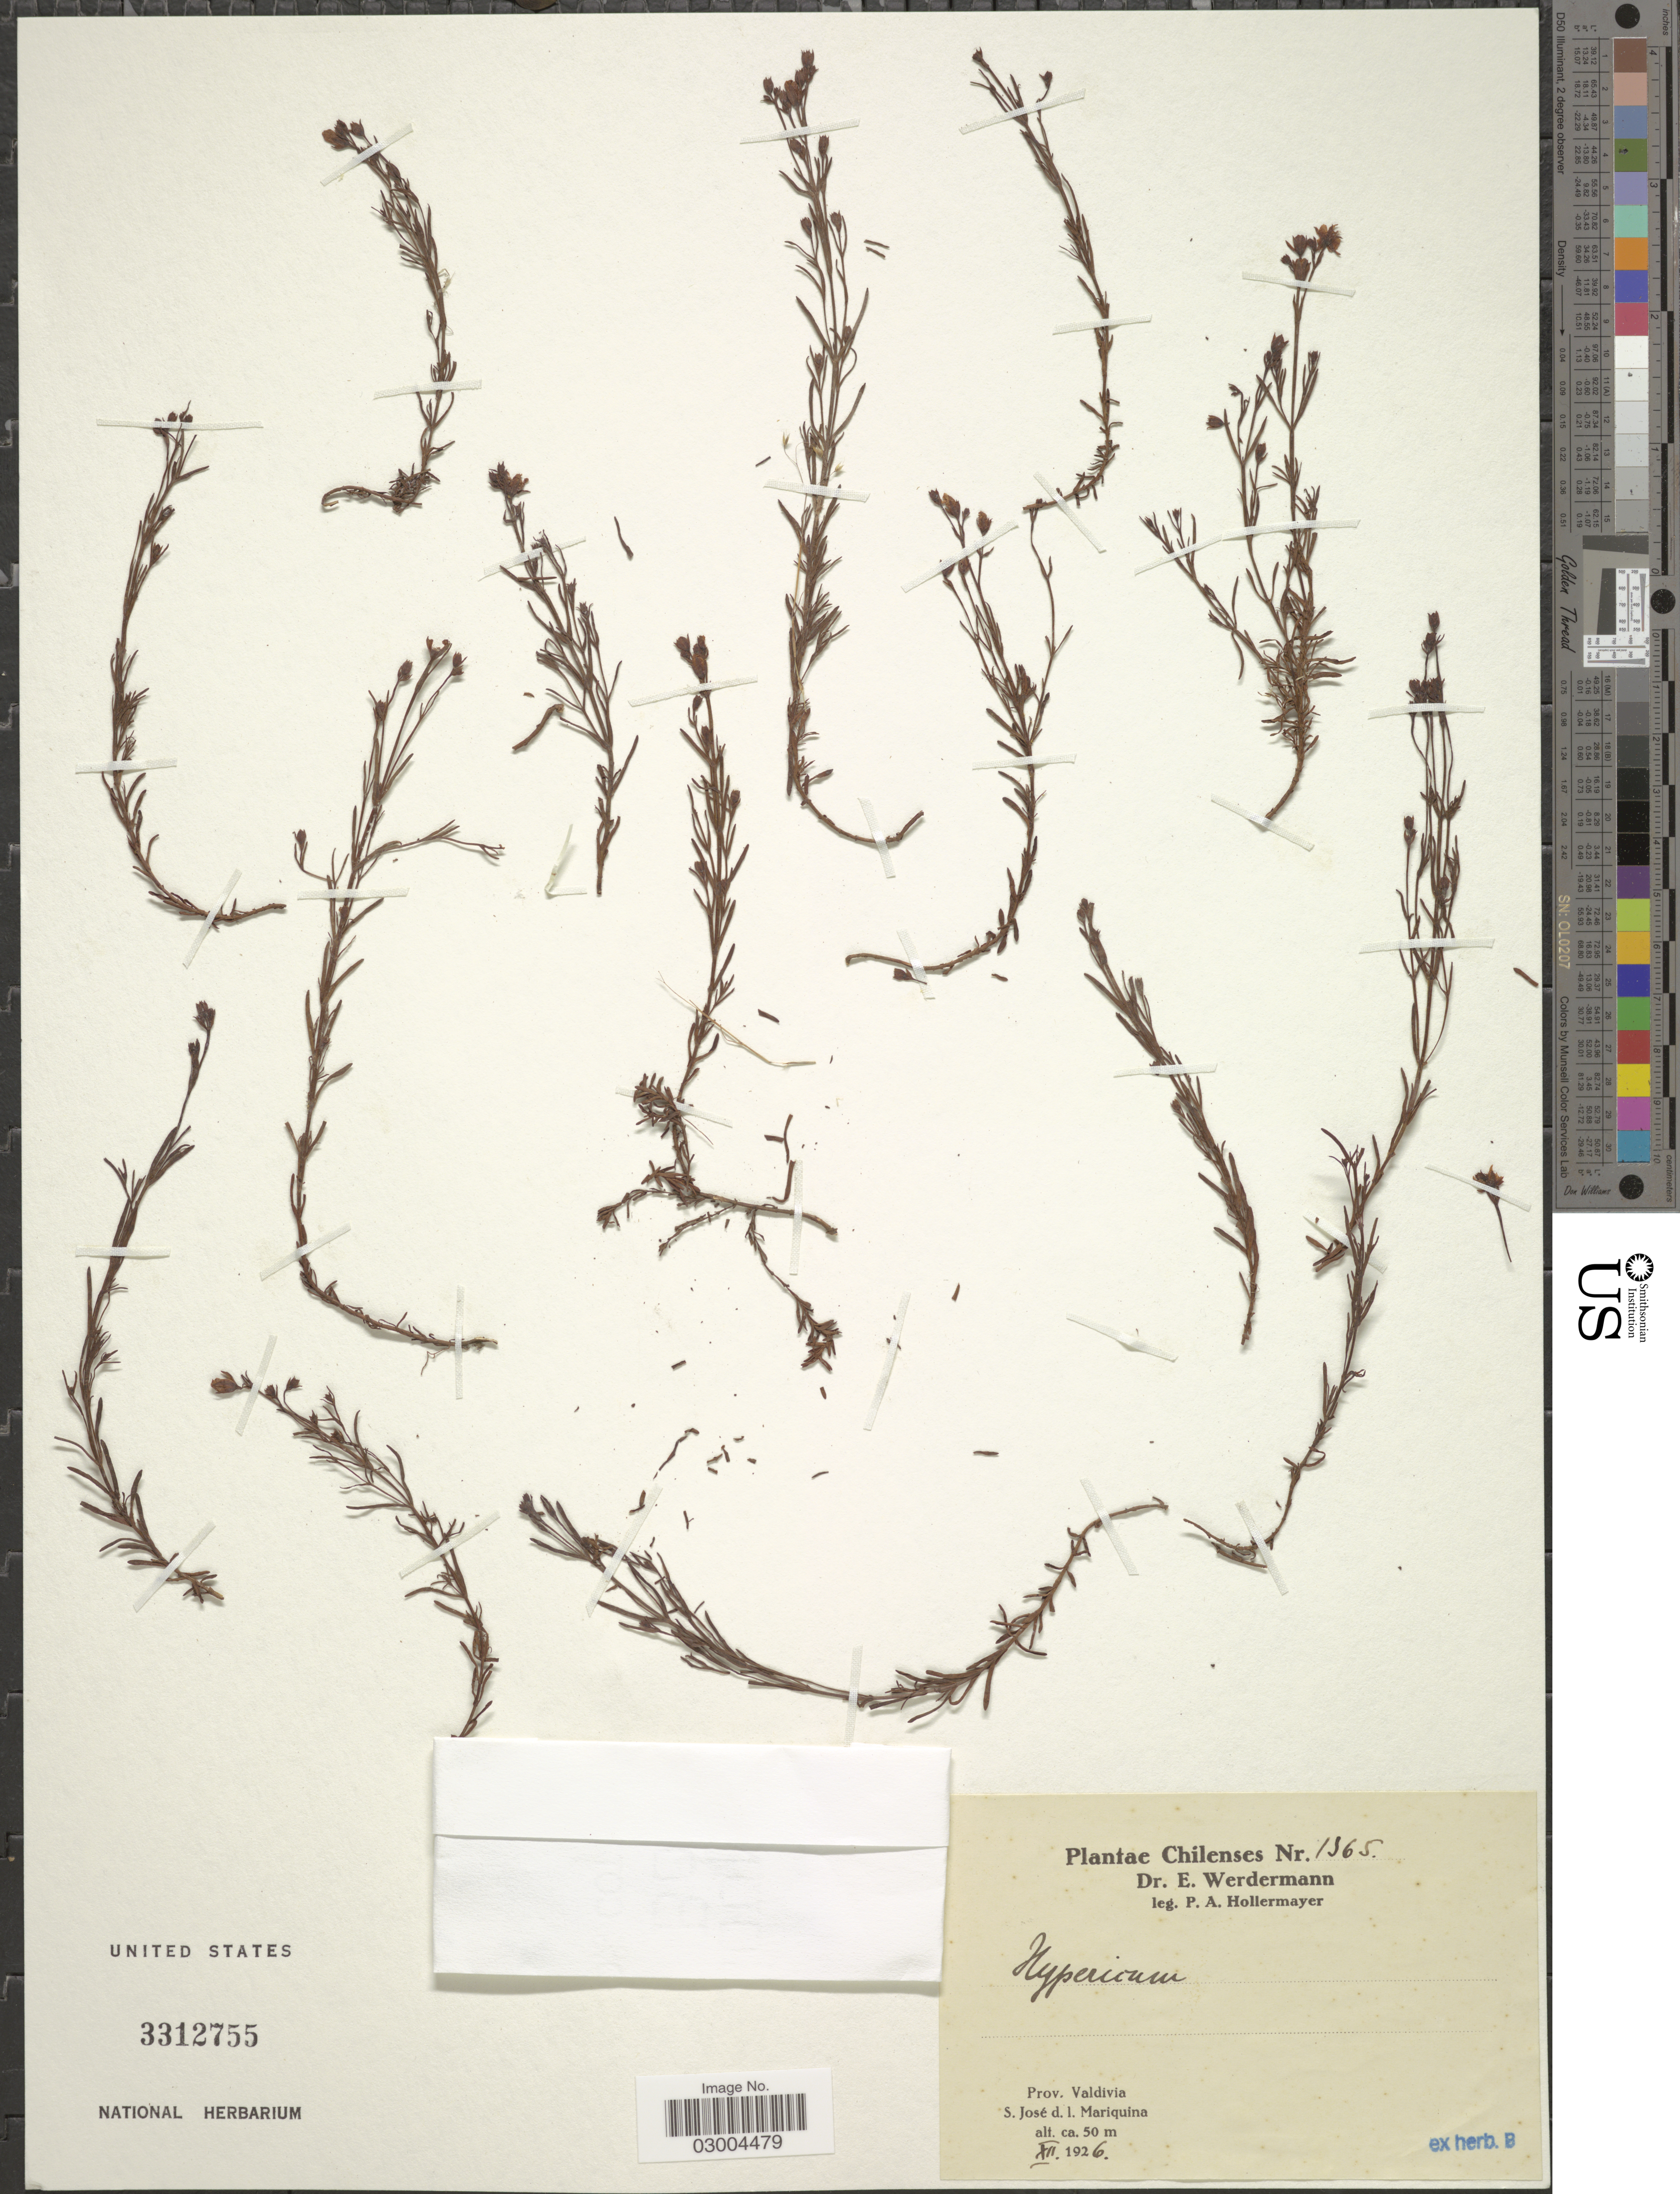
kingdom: Plantae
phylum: Tracheophyta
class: Magnoliopsida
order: Malpighiales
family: Hypericaceae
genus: Hypericum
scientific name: Hypericum sp.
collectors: P. Hollermayer & E. Werdermann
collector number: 1365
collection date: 1926-12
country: Chile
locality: Prov. Valdivia. S. José d.l. Mariquina.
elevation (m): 50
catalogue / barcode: US 3312755